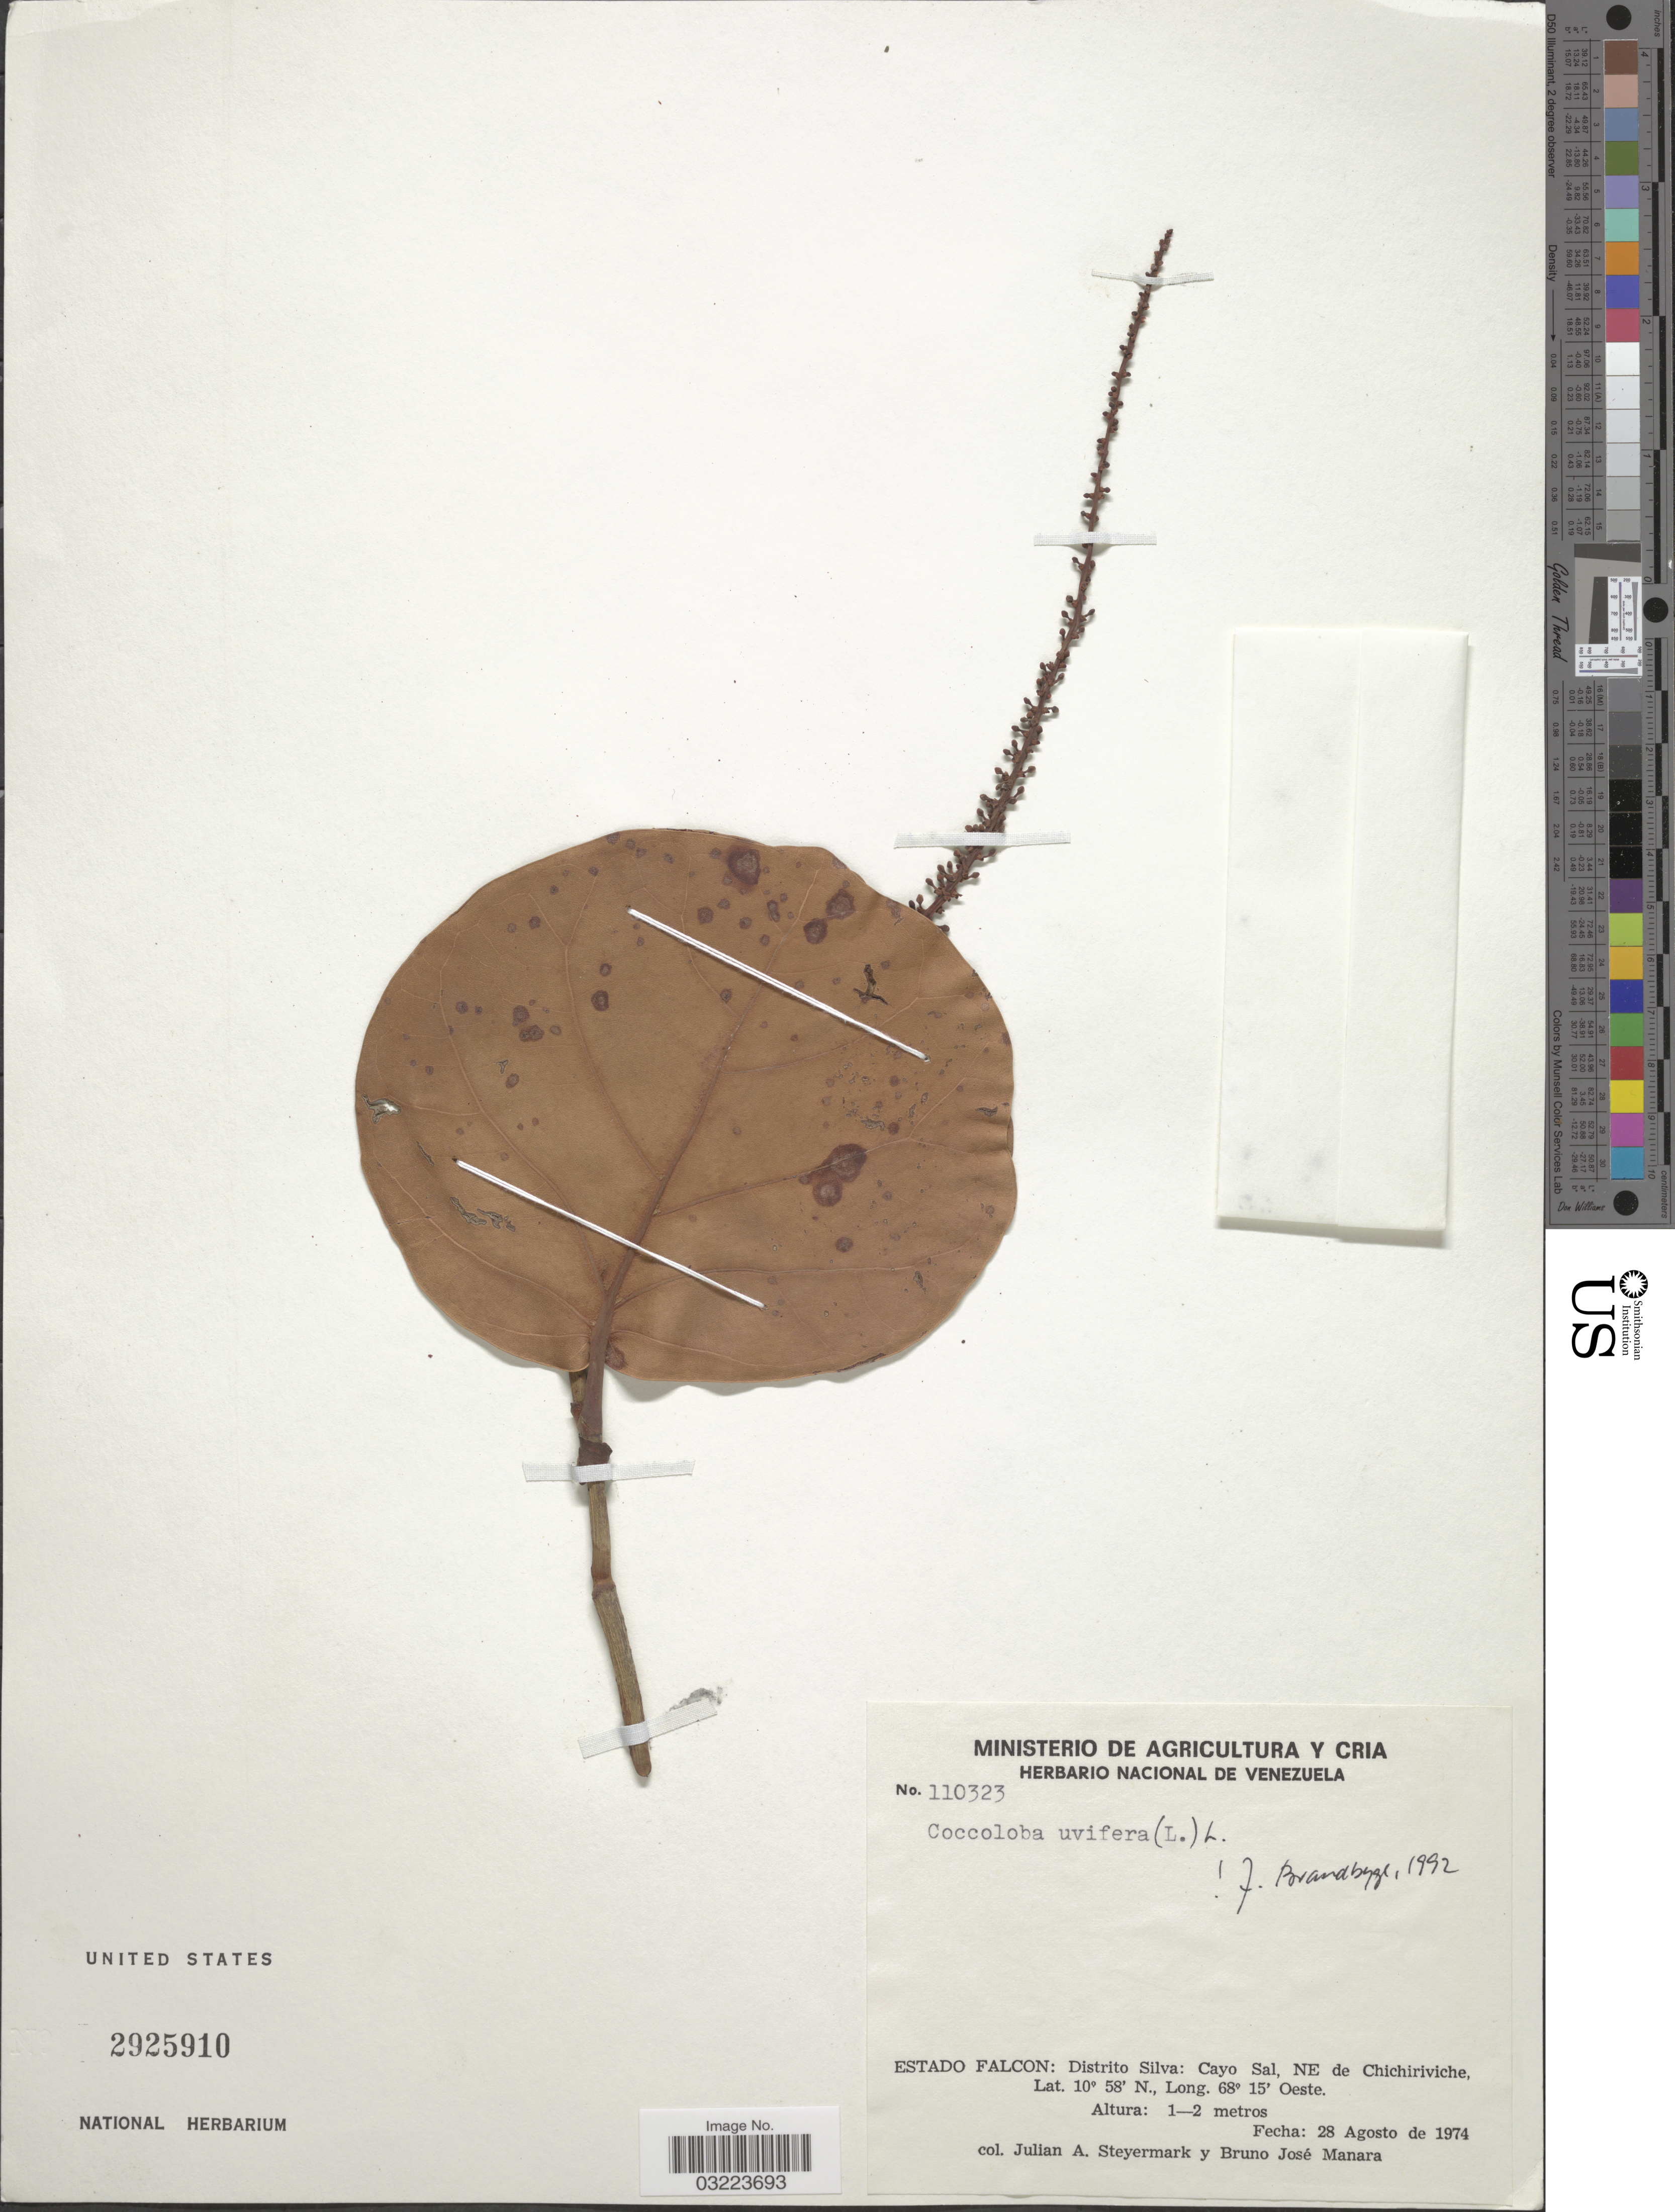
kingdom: Plantae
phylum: Tracheophyta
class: Magnoliopsida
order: Caryophyllales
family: Polygonaceae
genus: Coccoloba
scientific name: Coccoloba uvifera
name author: L.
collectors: J. Steyermark & B. Manara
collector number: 110323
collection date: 1974-08-28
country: Venezuela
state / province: Falcón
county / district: Silva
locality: Cayo Sal, NE de Chichiriviche.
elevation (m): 1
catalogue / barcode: US 2925910